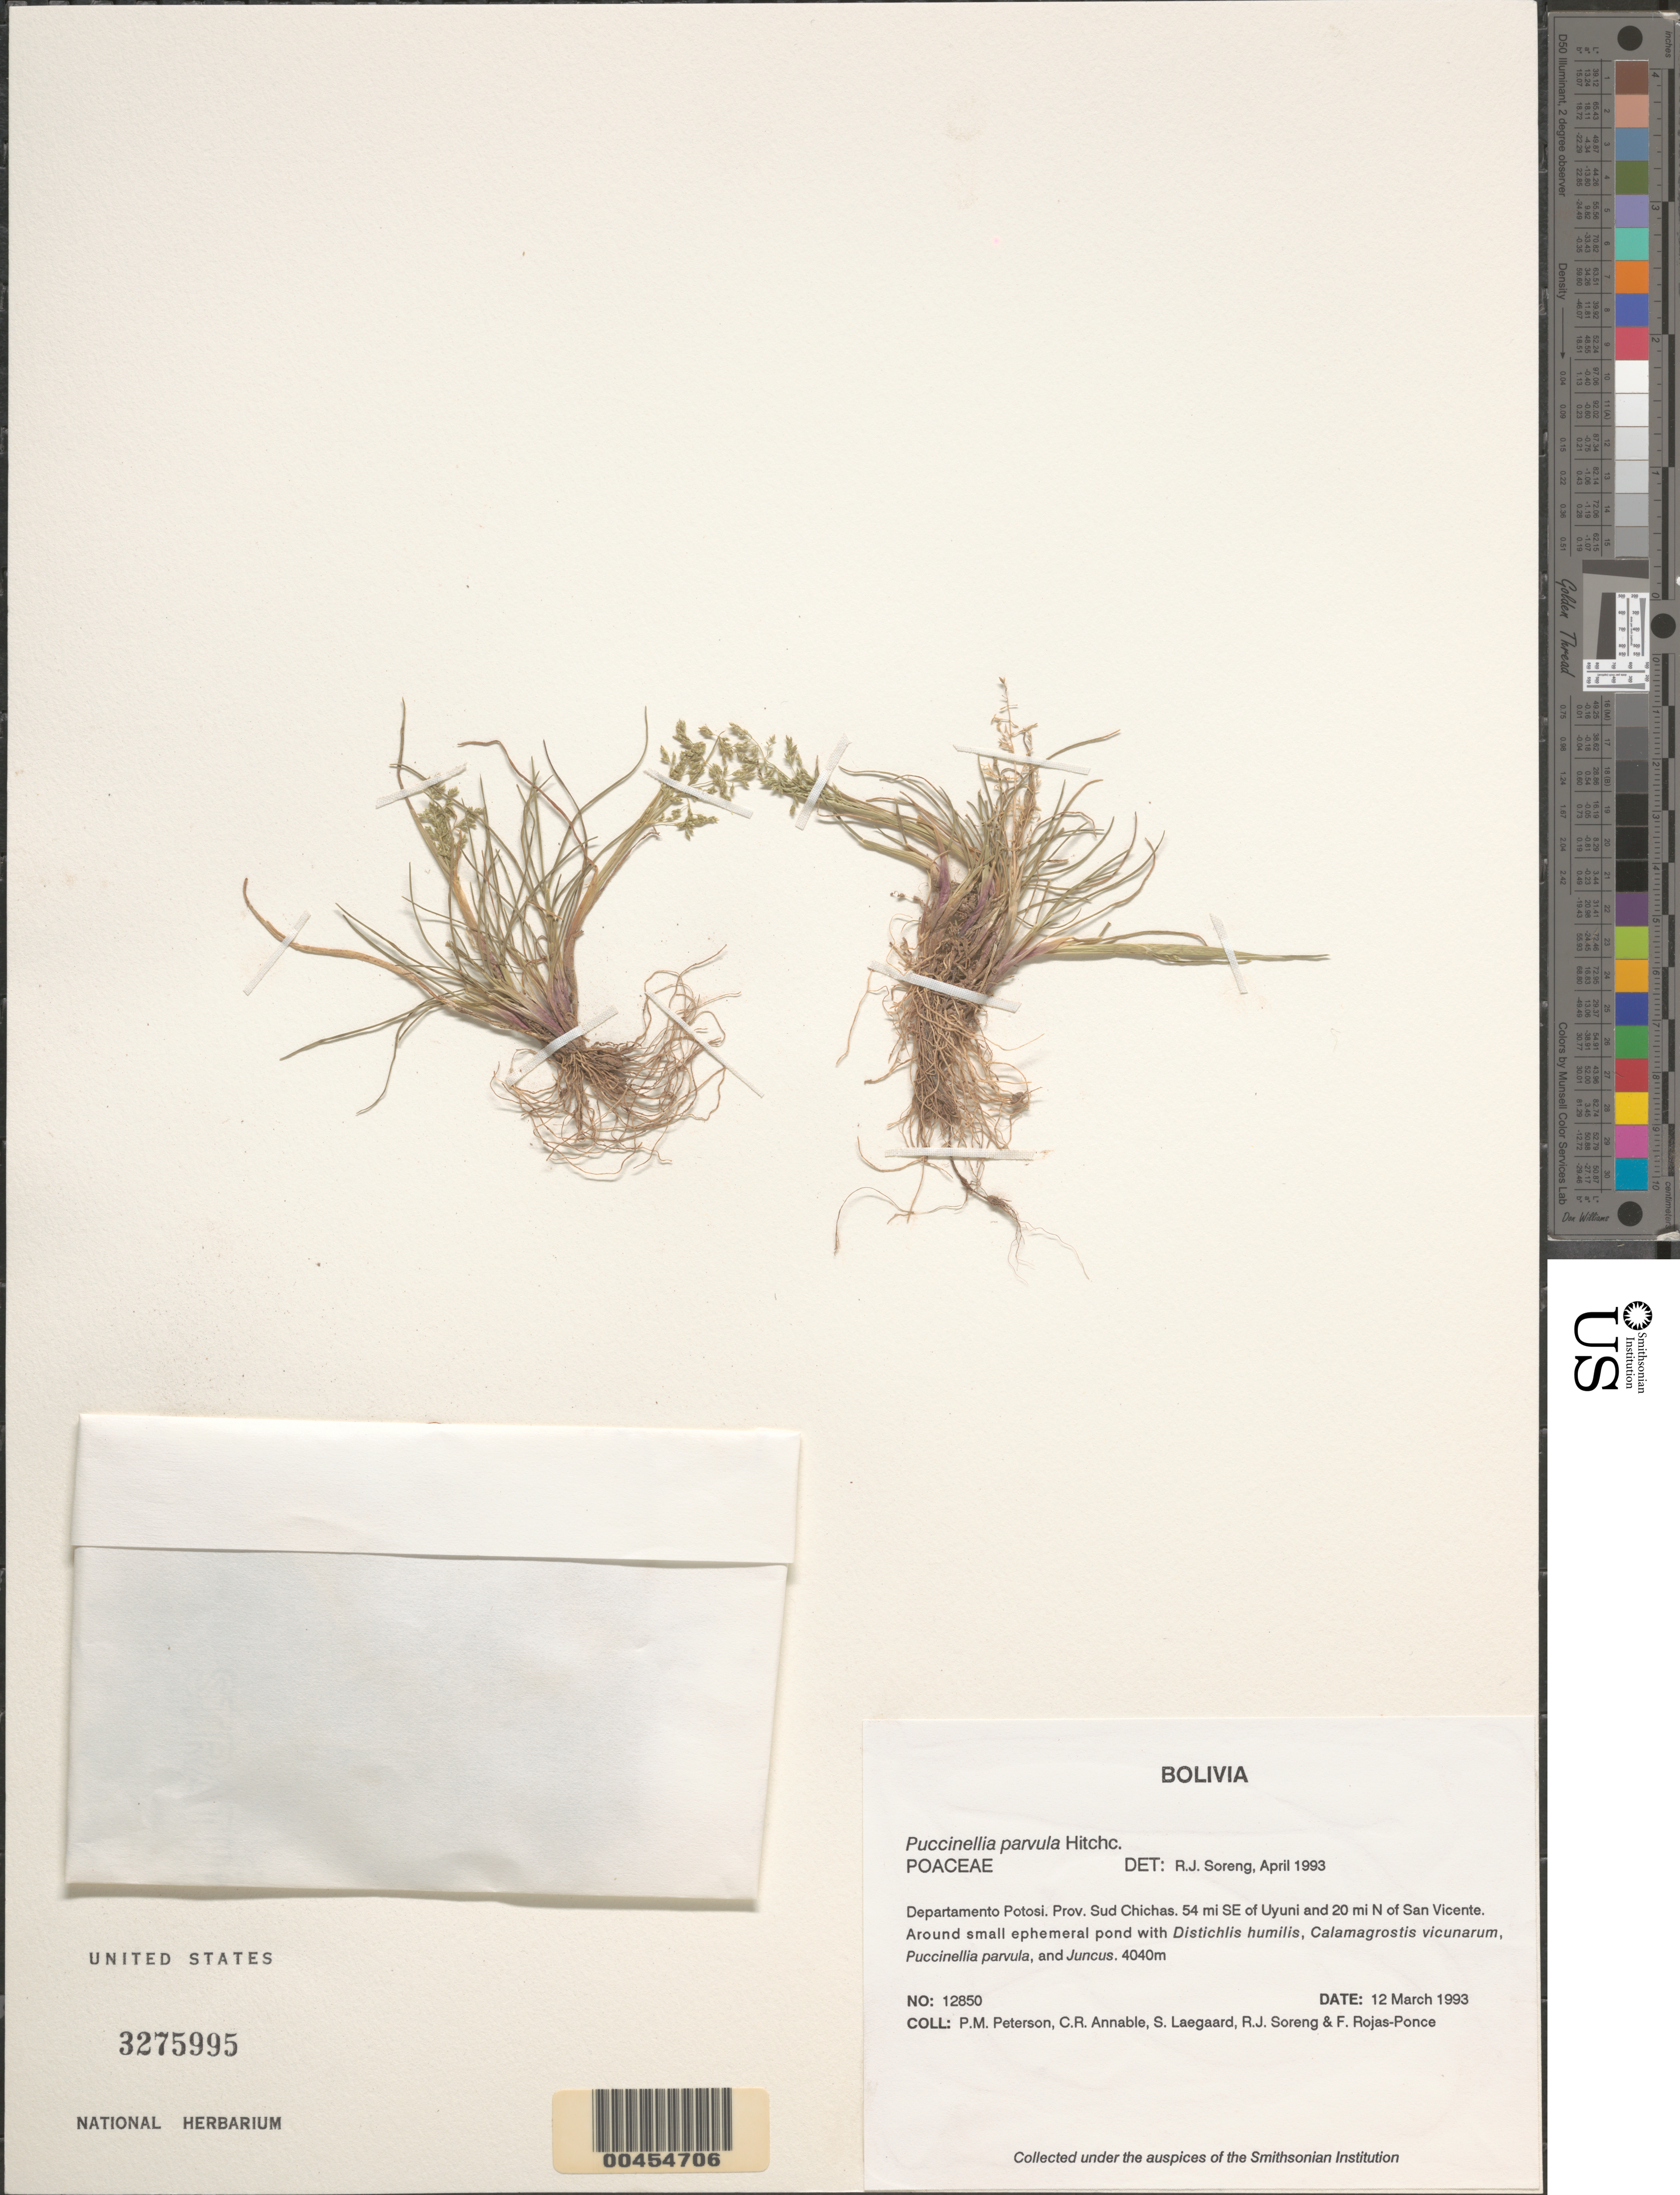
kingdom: Plantae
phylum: Tracheophyta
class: Liliopsida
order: Poales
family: Poaceae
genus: Puccinellia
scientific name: Puccinellia parvula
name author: Hitchc.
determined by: Soreng, Robert J., Research Associate (BOT), Smithsonian Institution - National Museum of Natural History (UNITED STATES)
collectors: P. M. Peterson, C. R. Annable, S. Lægaard, R. J. Soreng & F. Rojas-Ponce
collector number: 12850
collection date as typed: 12 Mar 1993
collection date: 1993-03-12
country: Bolivia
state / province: Potosí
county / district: Sud Chichas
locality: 54 mi SE of Uyuni and 20 mi N of San Vicente.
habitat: Around small ephemeral pond with Distichlis humilis, Calamagrostis vicunarum, Puccinellia parvula, and Juncus.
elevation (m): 4040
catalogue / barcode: US 3275995